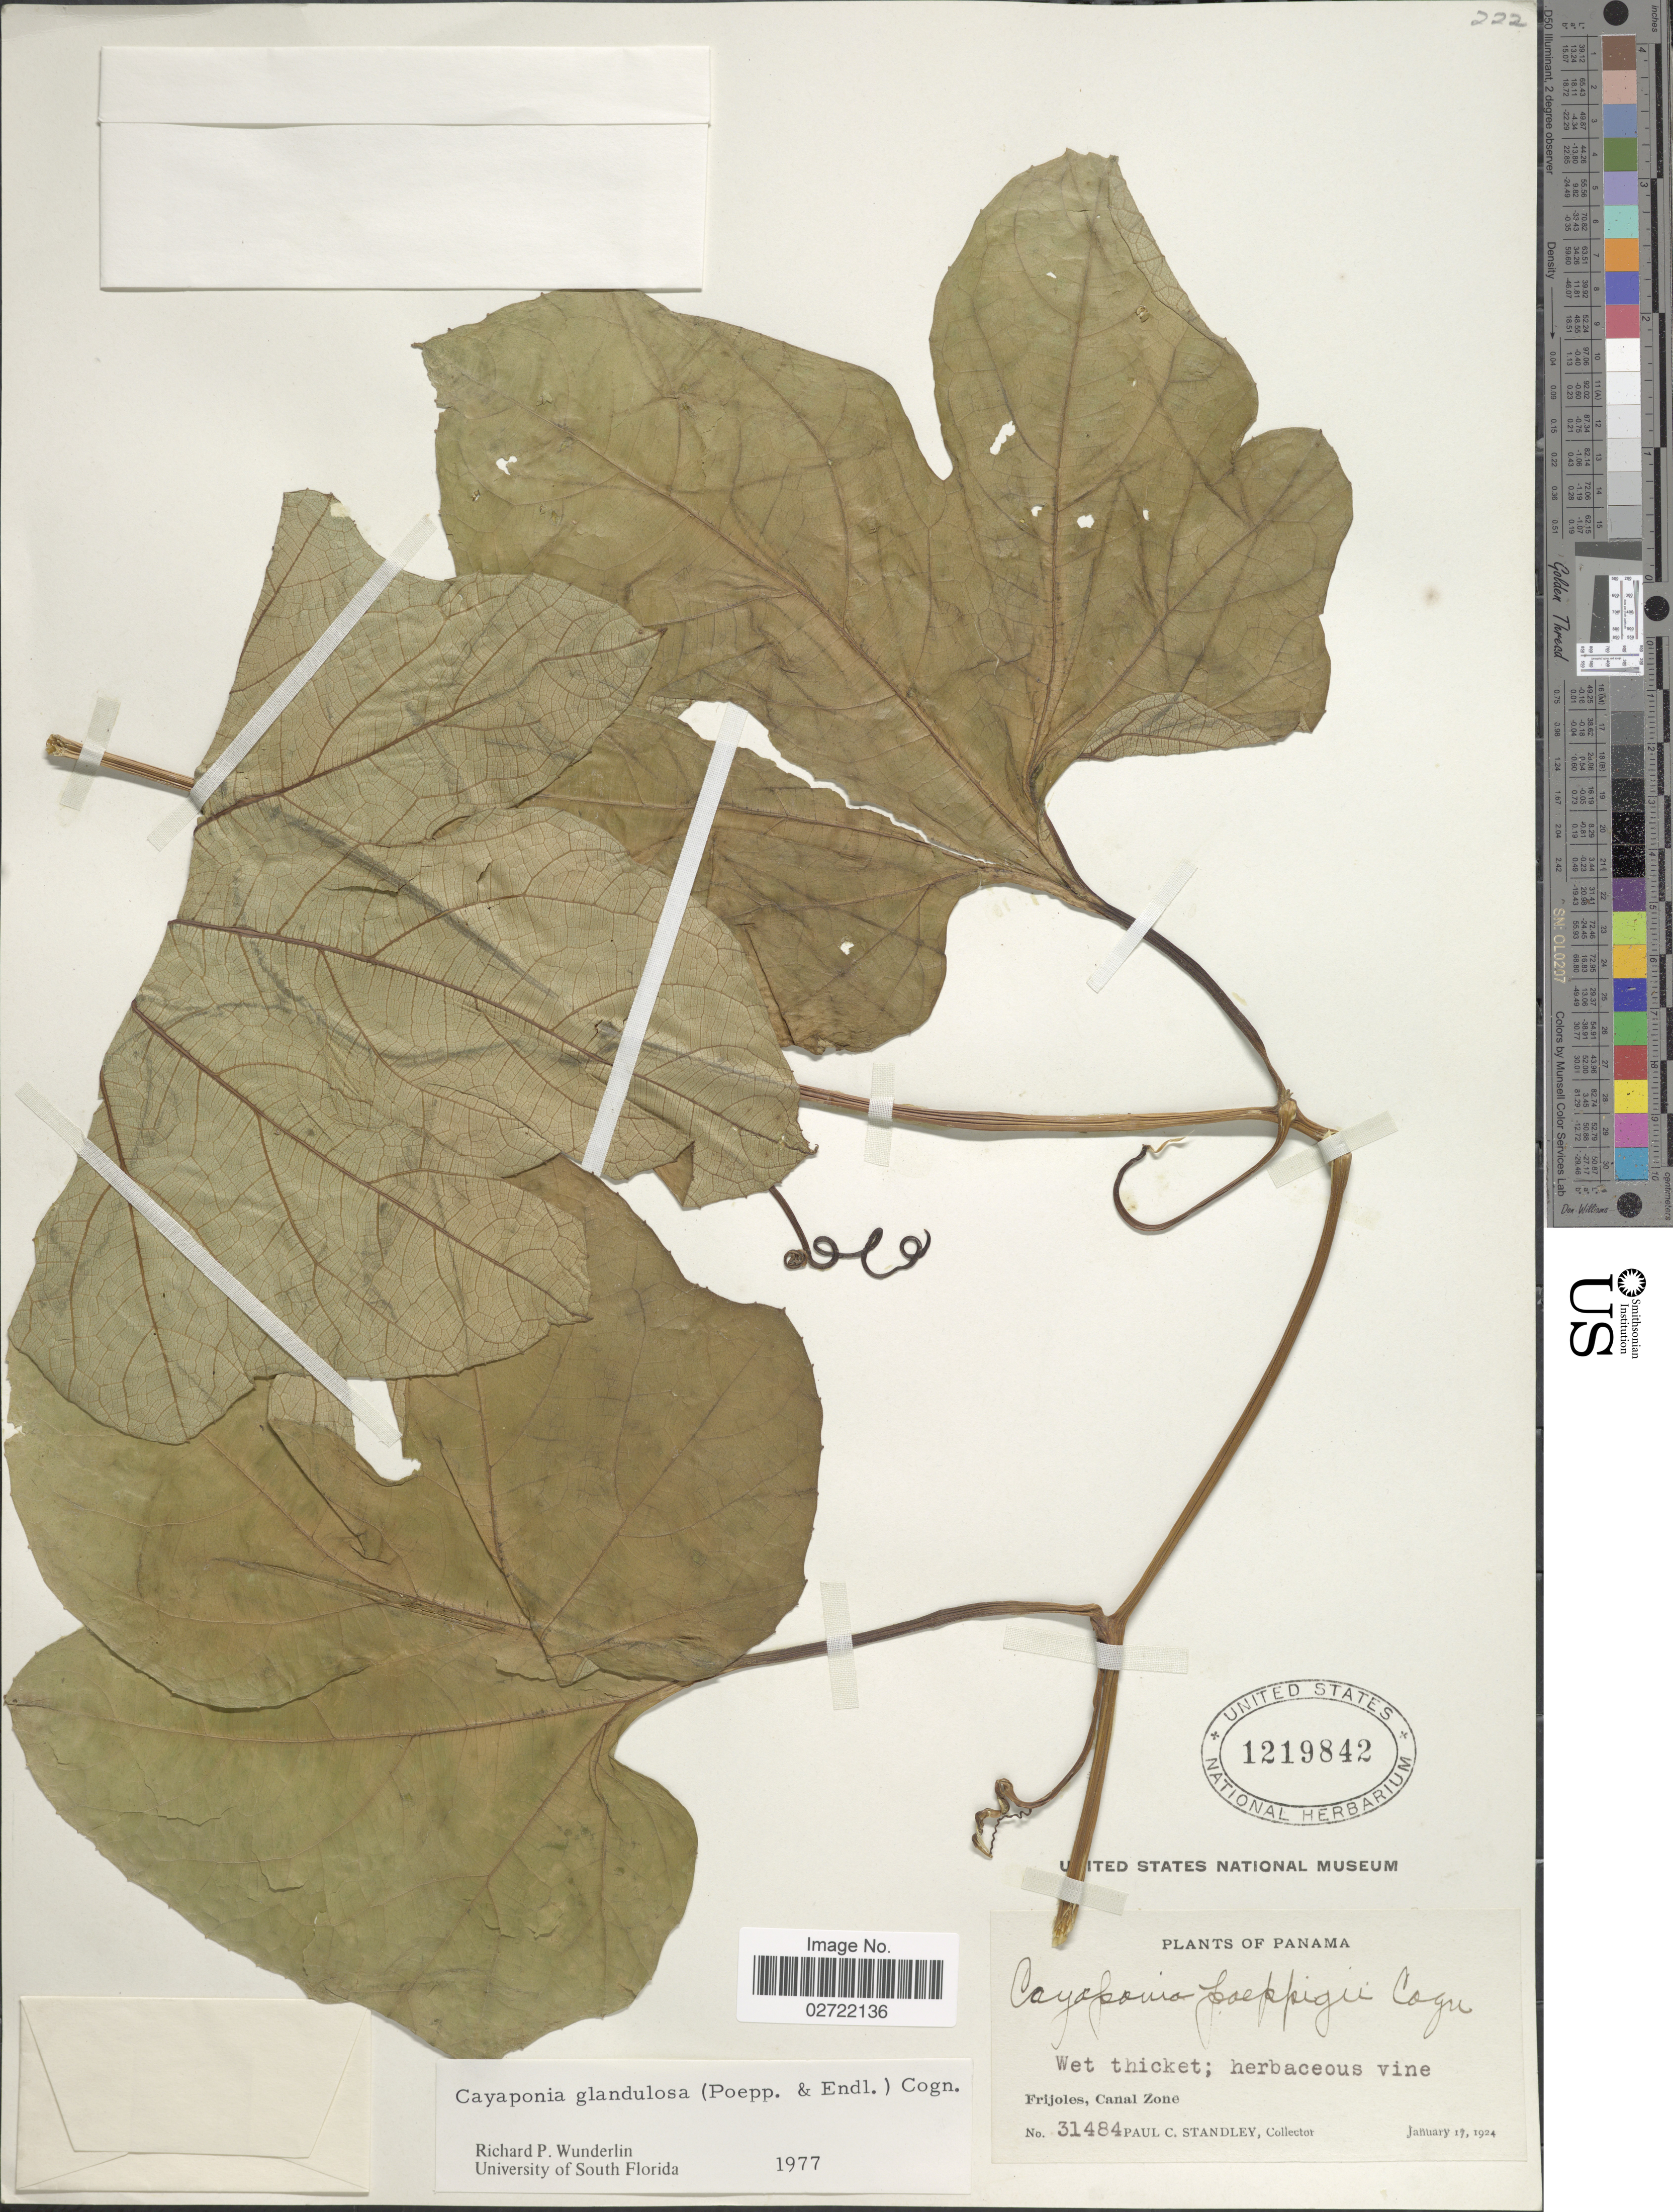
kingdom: Plantae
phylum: Tracheophyta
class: Magnoliopsida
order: Cucurbitales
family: Cucurbitaceae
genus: Cayaponia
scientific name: Cayaponia glandulosa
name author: (Poepp. & Endl.) Cogn.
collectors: P. C. Standley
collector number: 31484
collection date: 1924-01-17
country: Panama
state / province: Colón / Panamá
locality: Frijoles, Canal Zone.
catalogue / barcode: US 1219842